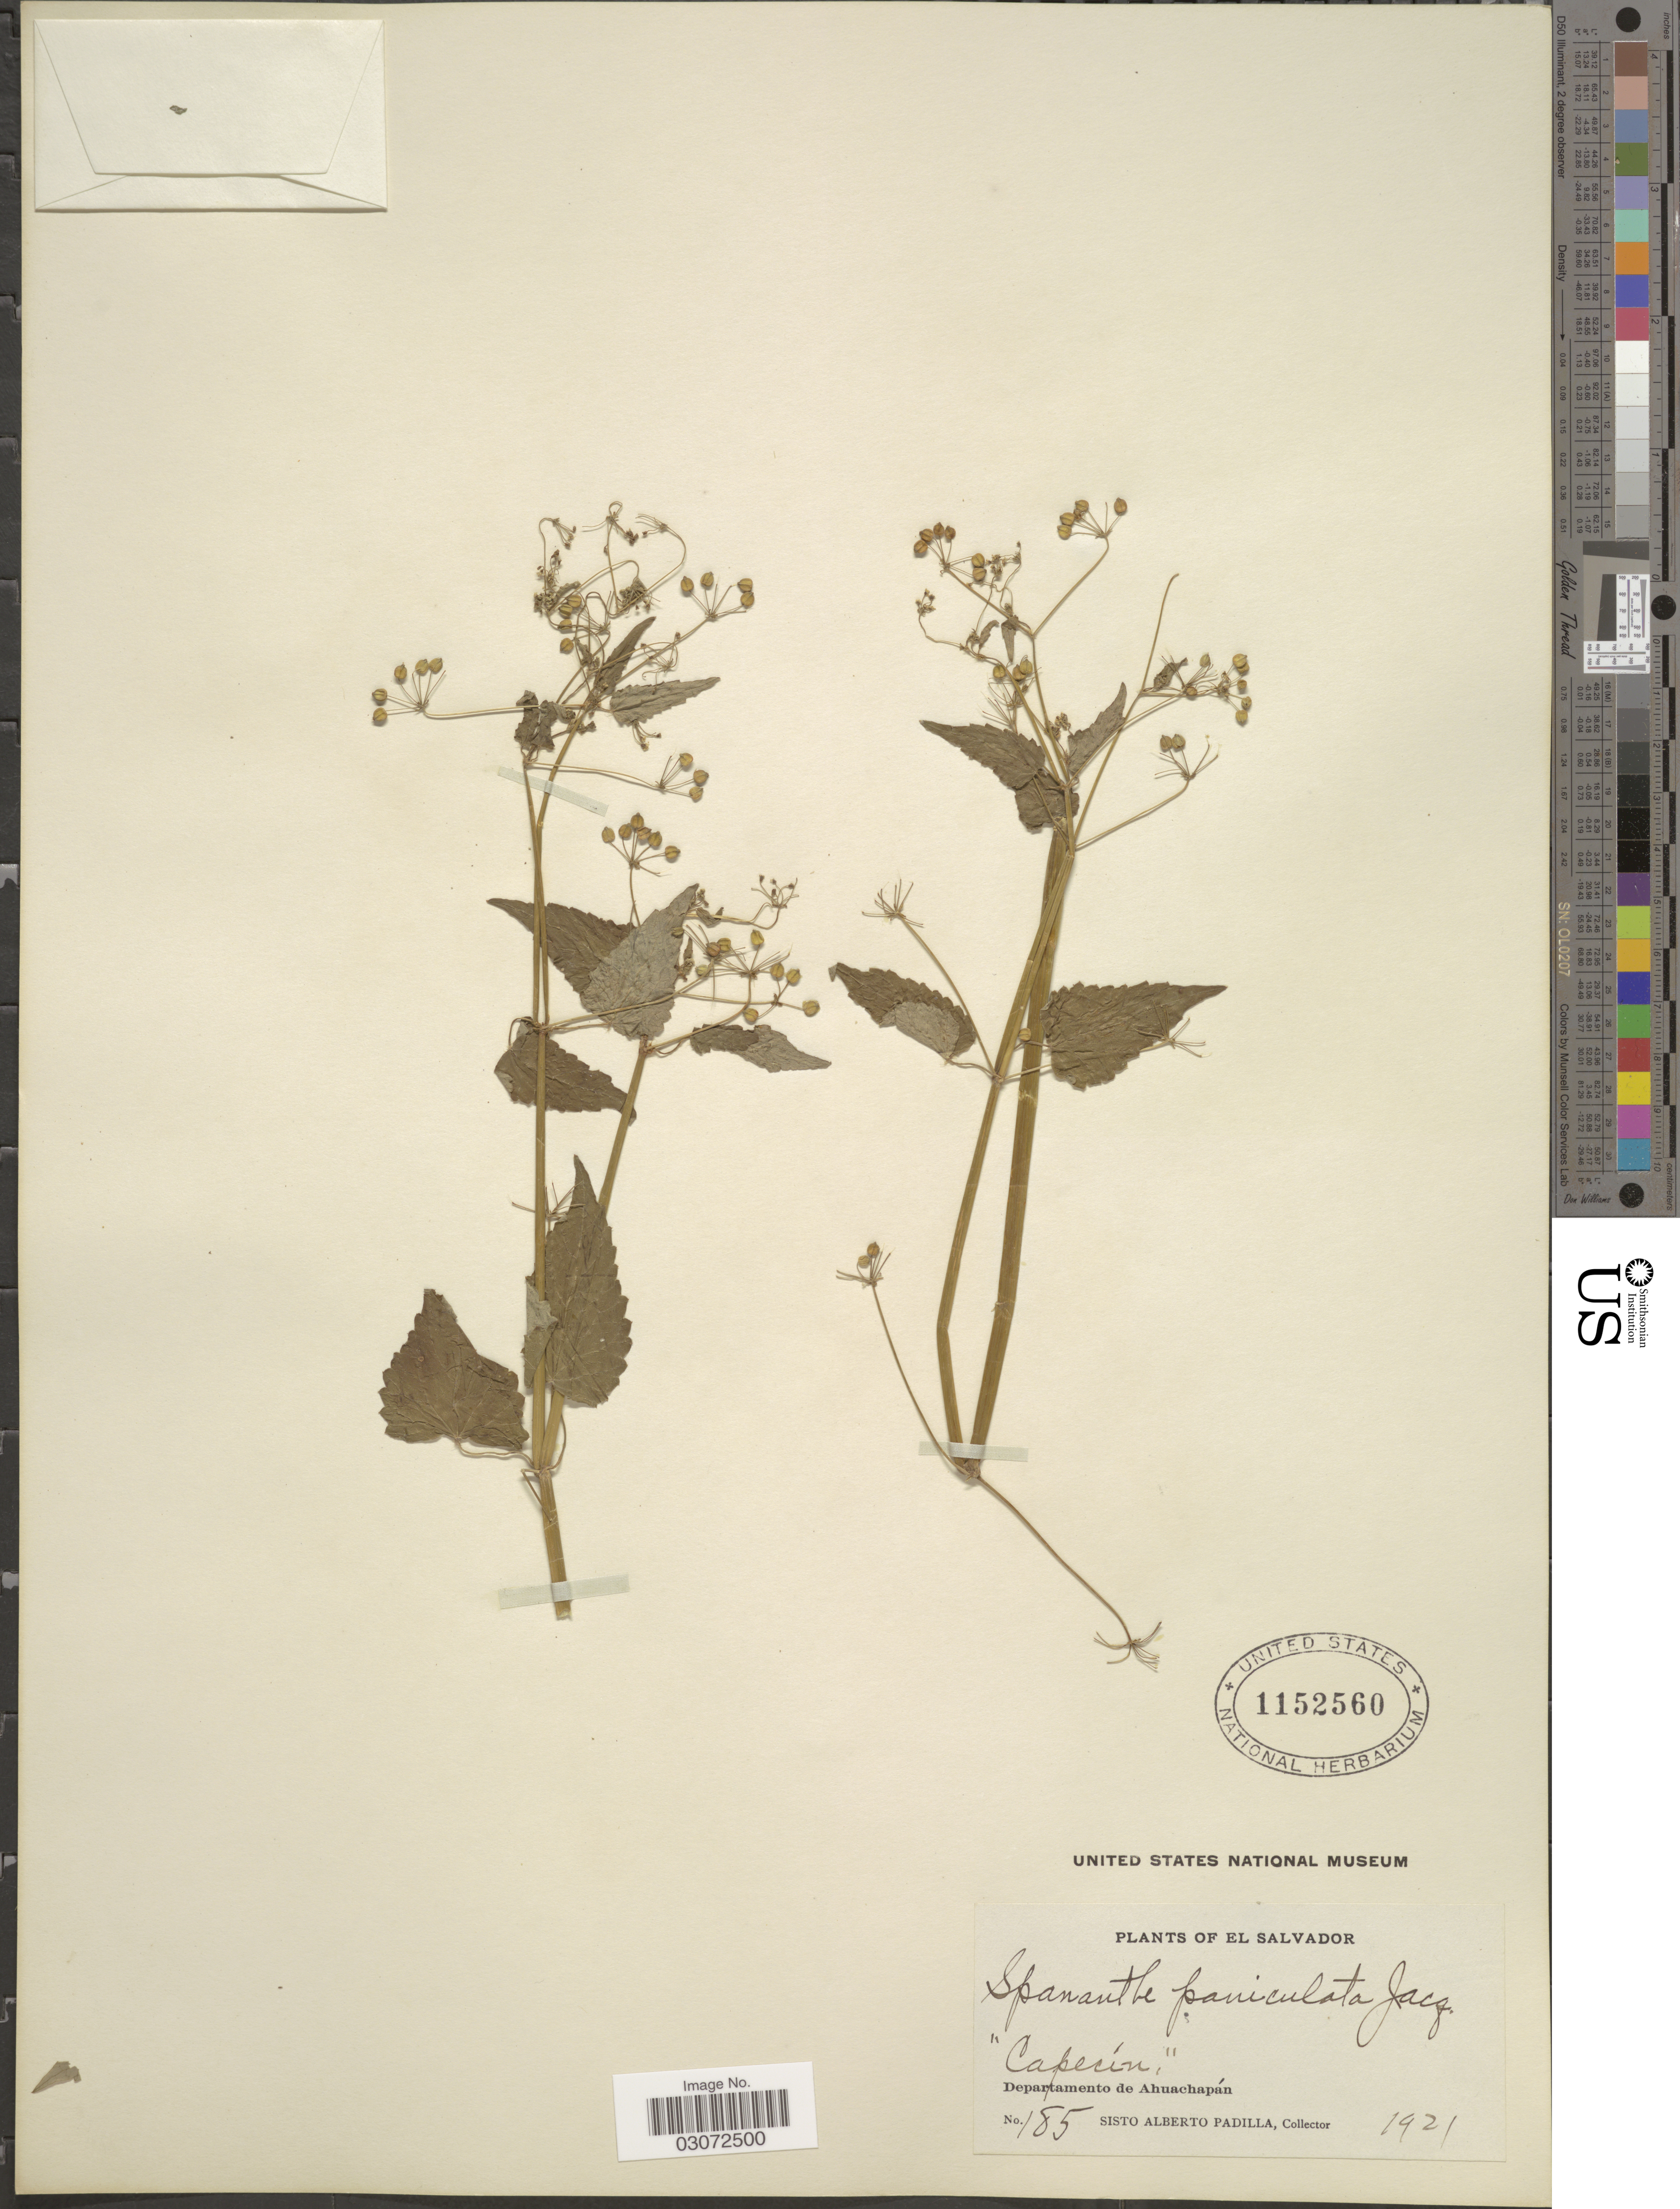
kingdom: Plantae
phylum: Tracheophyta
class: Magnoliopsida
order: Apiales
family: Apiaceae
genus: Spananthe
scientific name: Spananthe paniculata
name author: Jacq.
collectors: S. A. Padilla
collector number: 185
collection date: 1921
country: El Salvador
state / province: Ahuachapan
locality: Capecín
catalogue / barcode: US 1152560